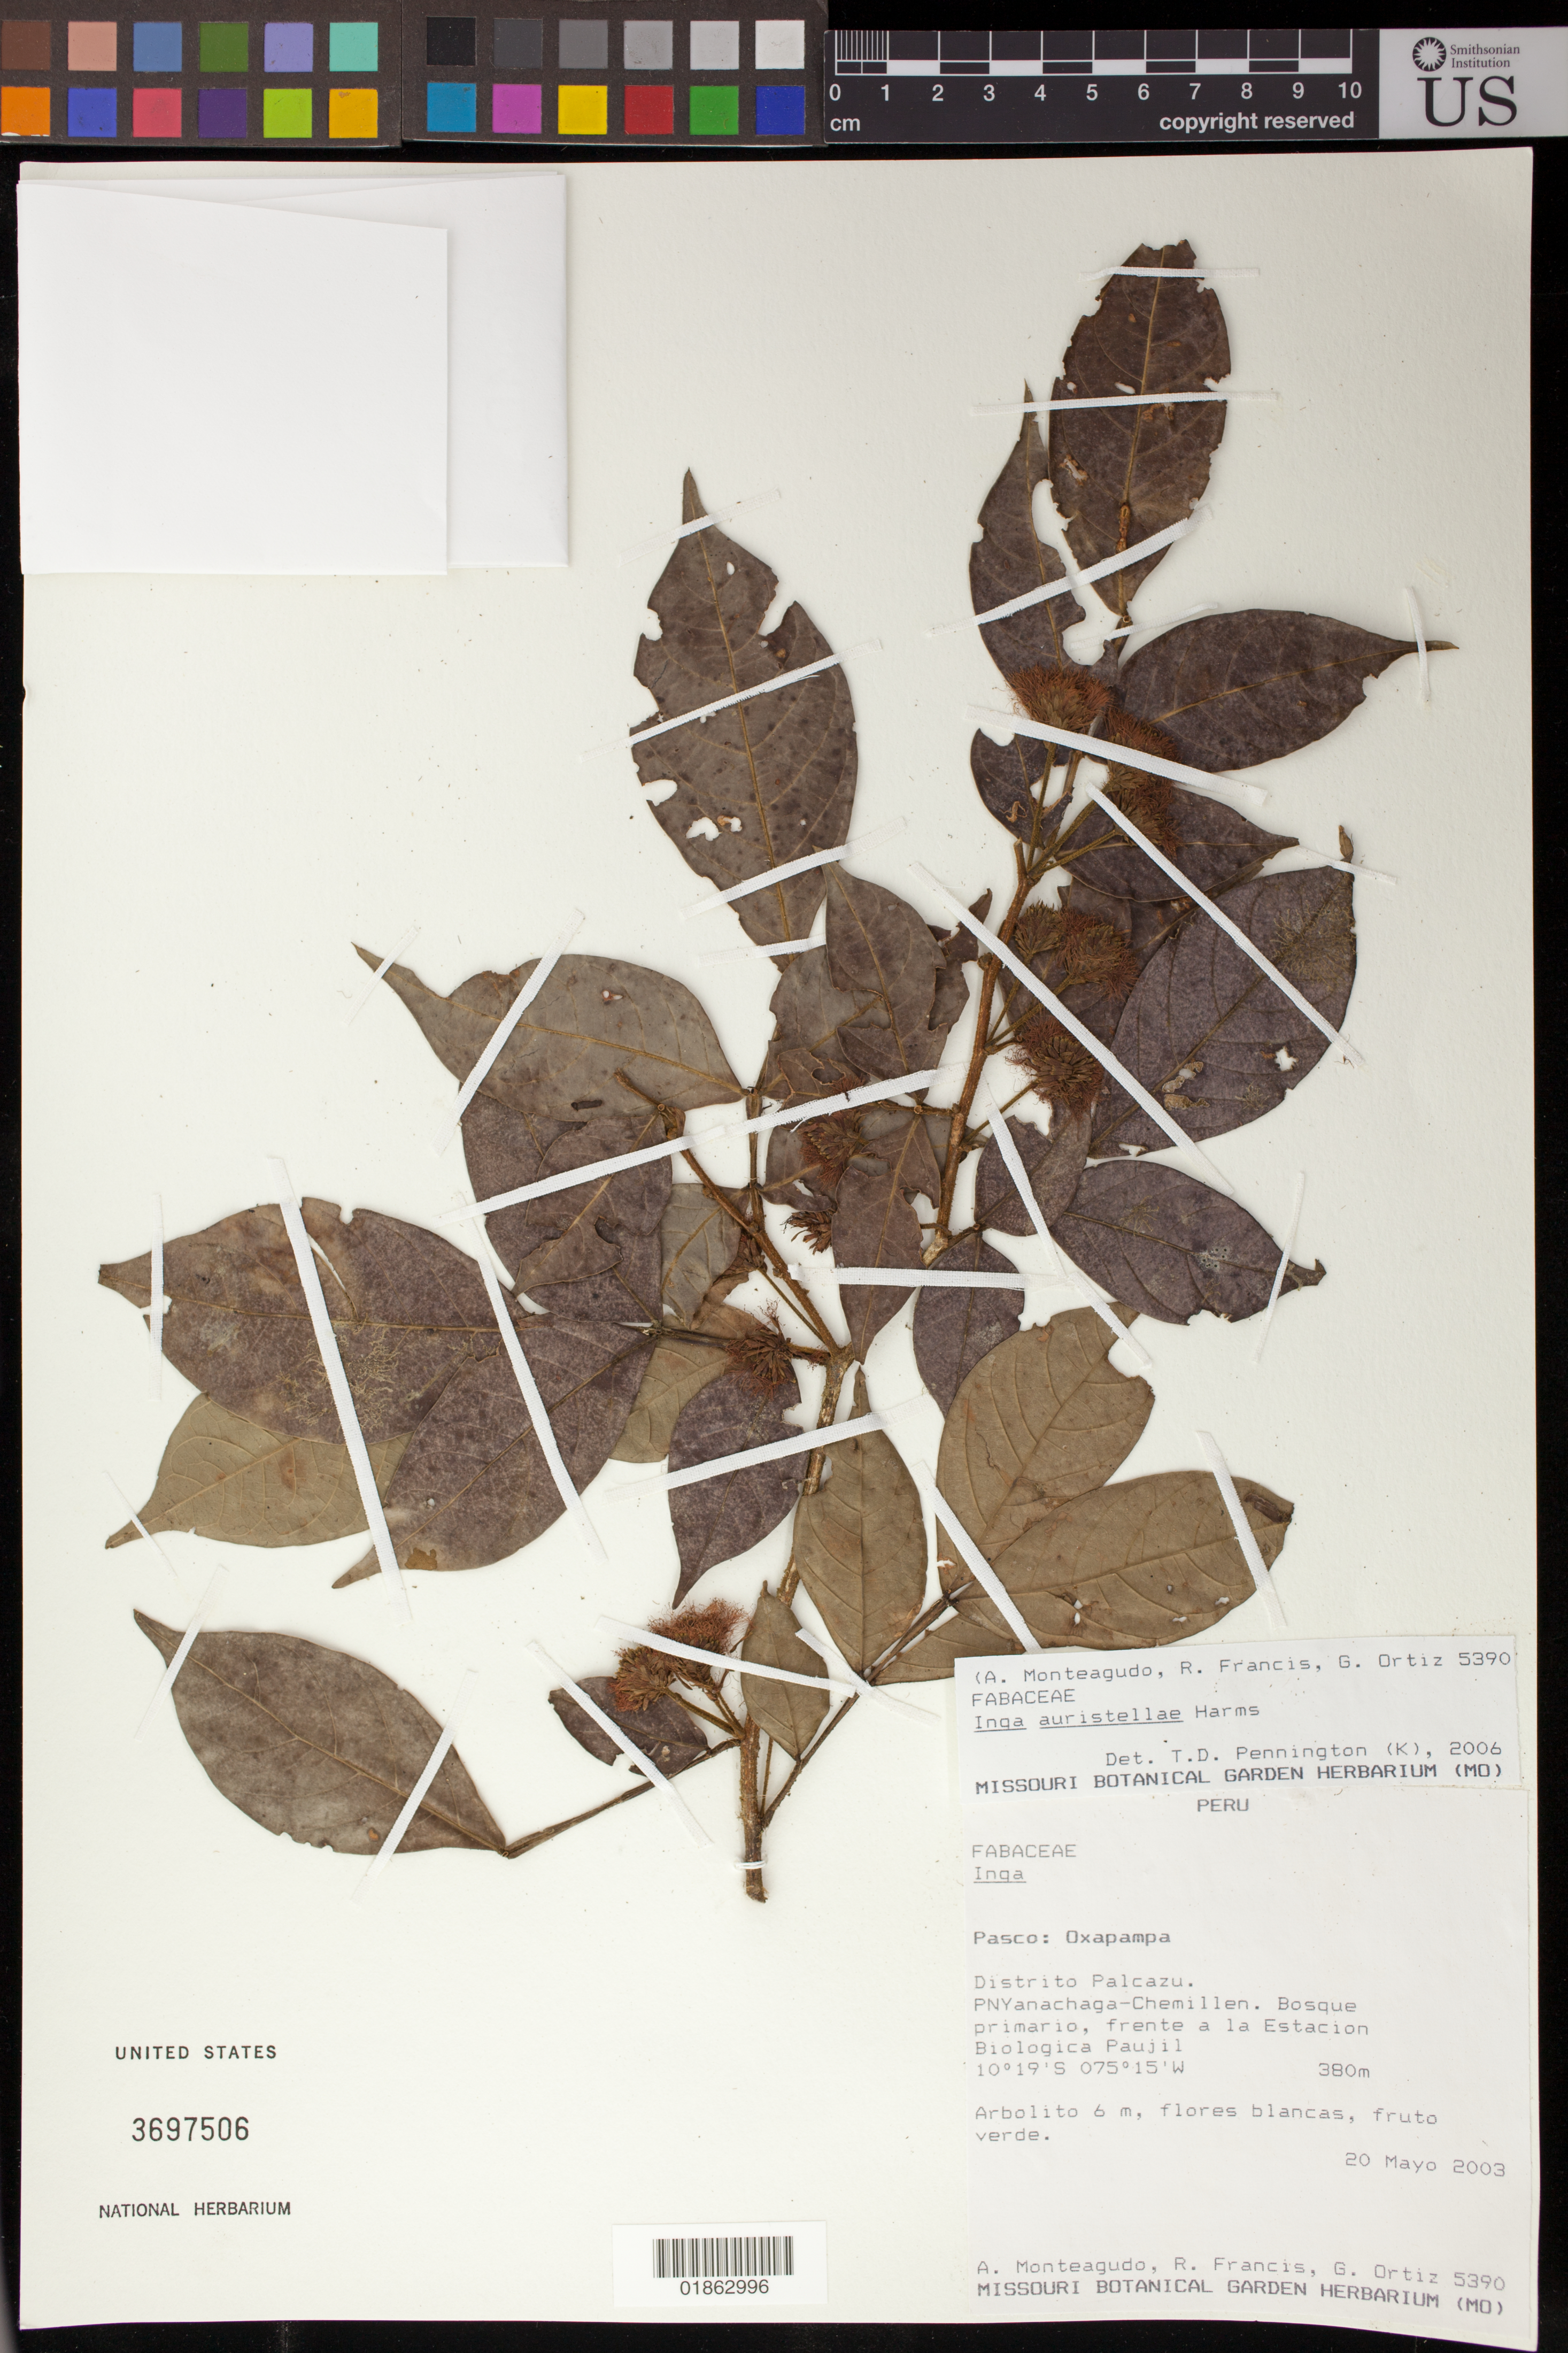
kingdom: Plantae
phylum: Tracheophyta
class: Magnoliopsida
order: Fabales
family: Fabaceae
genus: Inga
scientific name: Inga auristellae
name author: Harms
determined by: Pennington, T. D., (K)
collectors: A. Monteagudo, R. Francis & G. Ortiz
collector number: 5390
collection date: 2003-05-20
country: Peru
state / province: Pasco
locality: Oxapampa, Distrito Palcazu. PNYanachaga-Chemillen. Bosque primario, frente a la Estacion Biologica Paujil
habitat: Bosque primario.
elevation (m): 380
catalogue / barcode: US 3697506